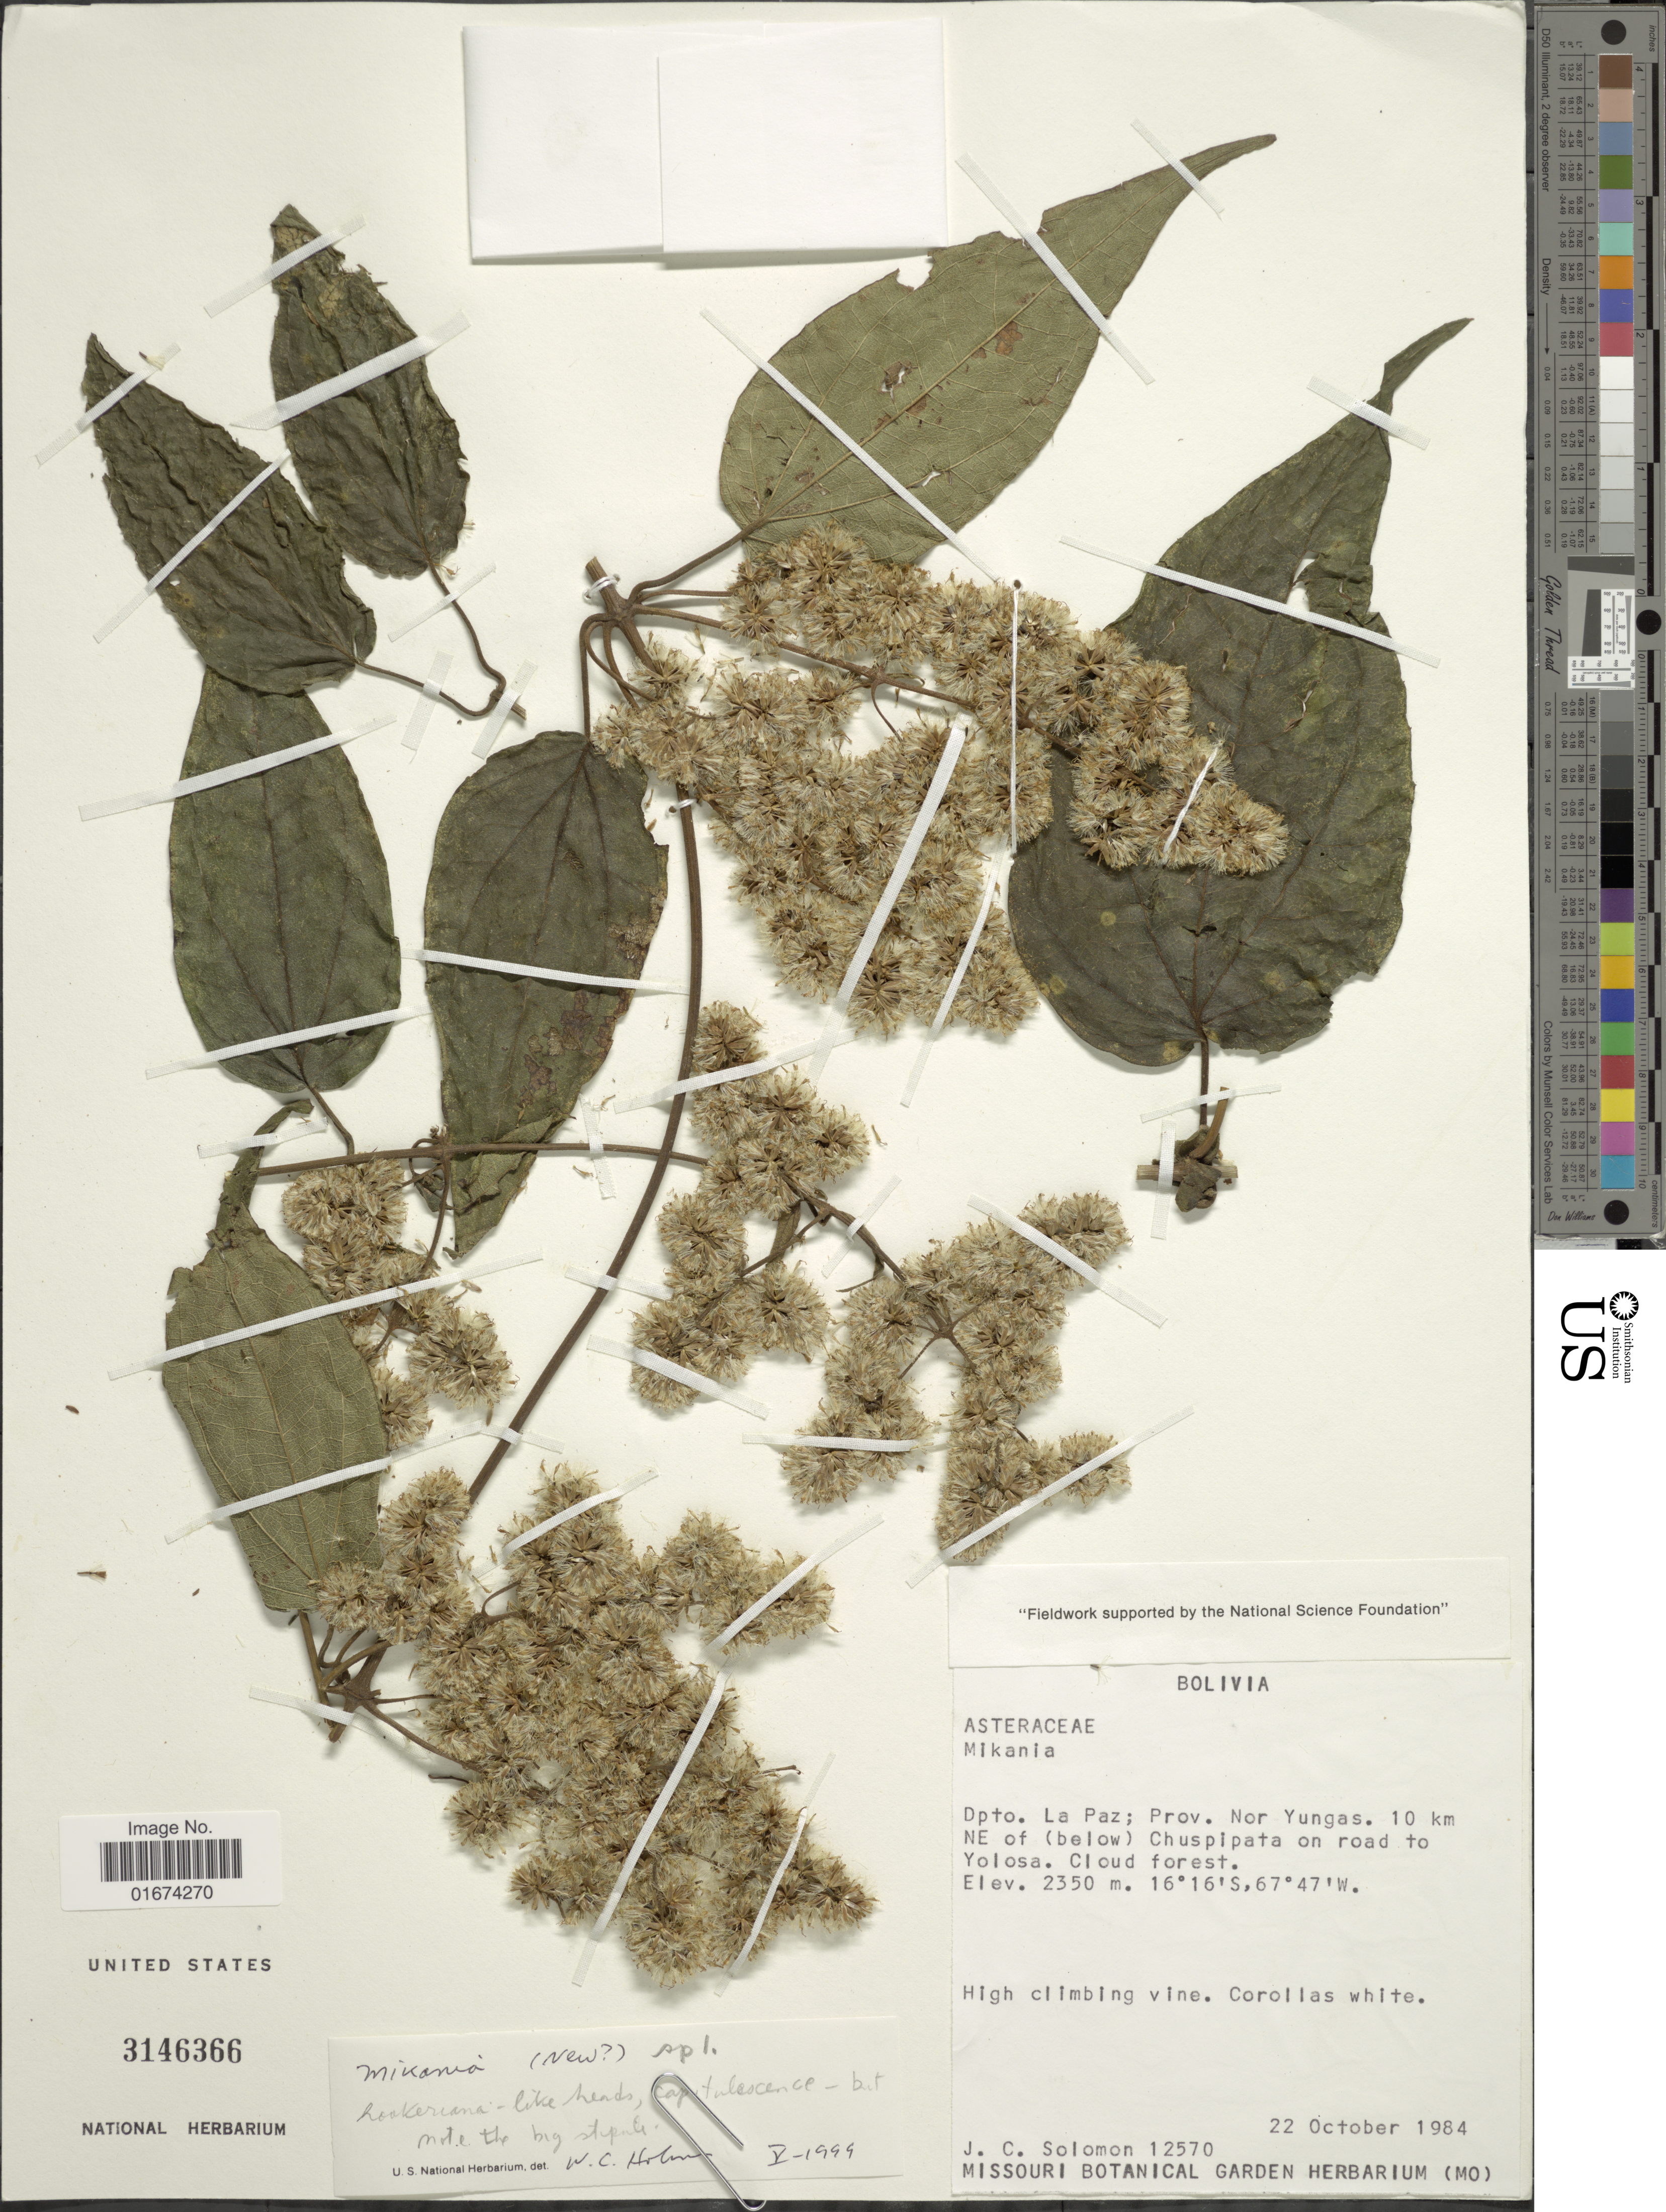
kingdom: Plantae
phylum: Tracheophyta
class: Magnoliopsida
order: Asterales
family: Asteraceae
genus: Mikania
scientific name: Mikania sp.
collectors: J. C. Solomon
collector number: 12570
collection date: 1984-10-22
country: Bolivia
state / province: La Paz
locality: Dpto. La Paz; Prov. Nor Yungas. 10 km NE of (below) Chusipata on road to Yolosa. Cloud forest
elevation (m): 2350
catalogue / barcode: US 3146366